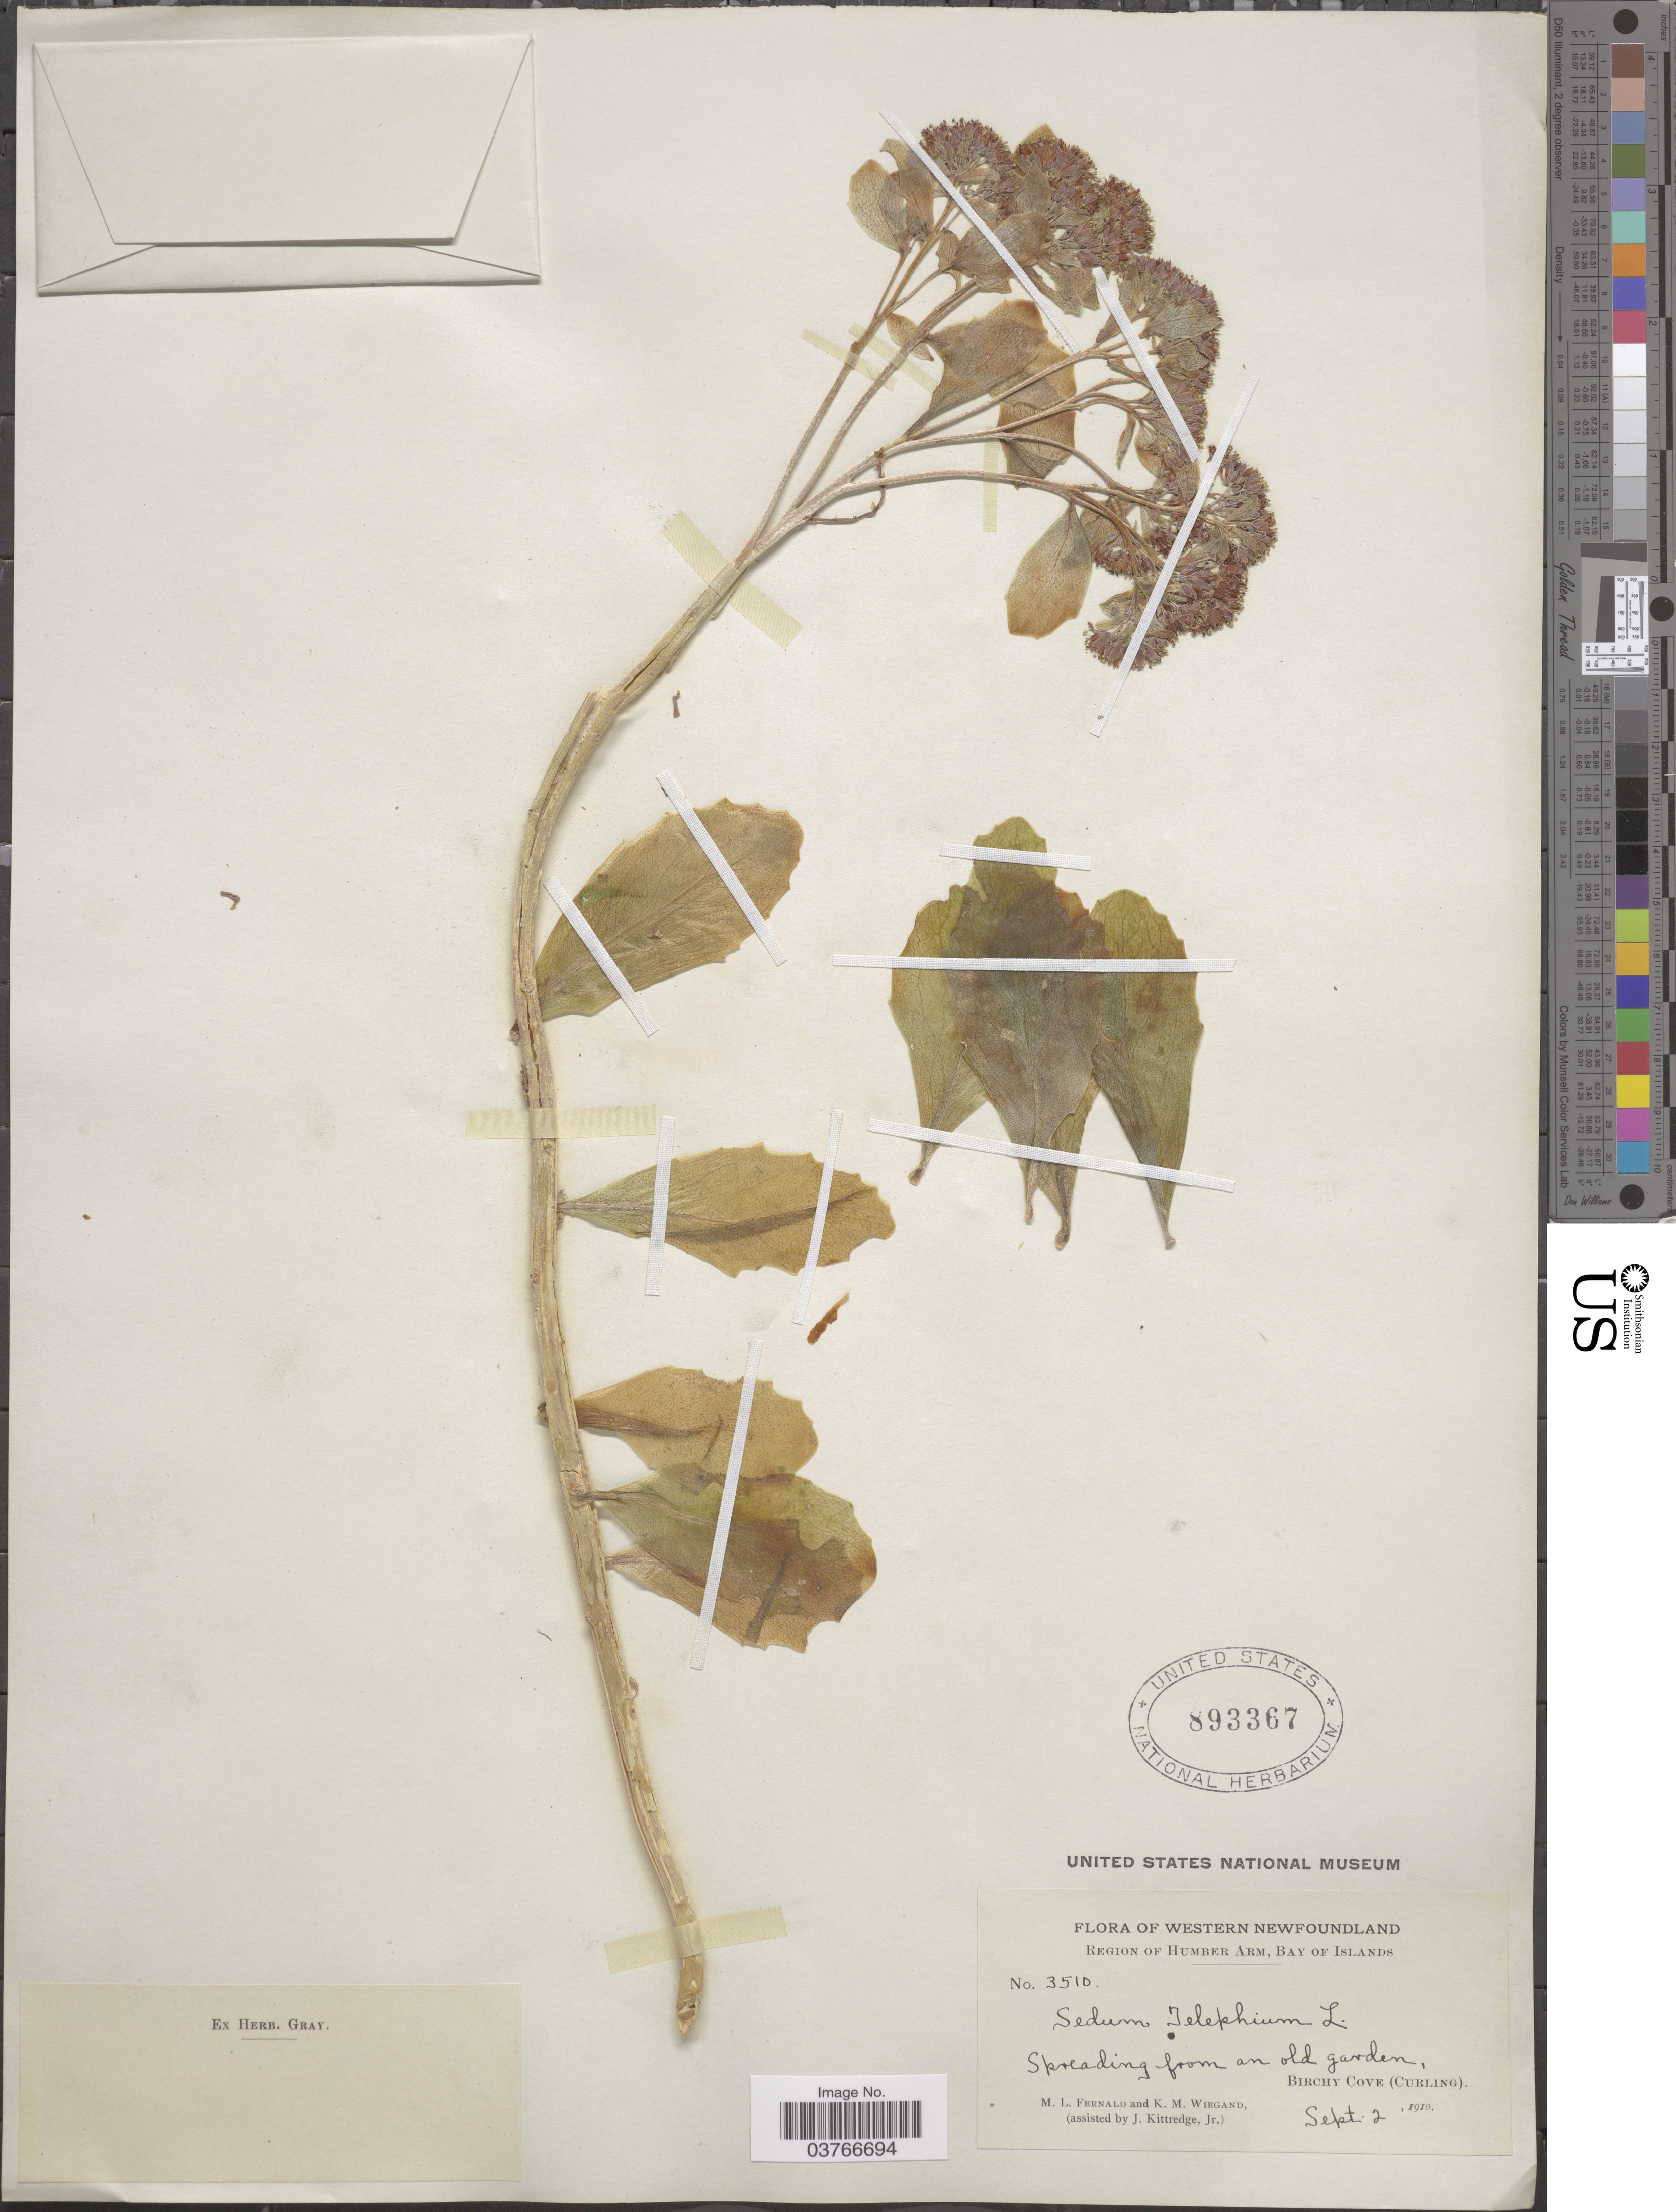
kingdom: Plantae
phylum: Tracheophyta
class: Magnoliopsida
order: Saxifragales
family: Crassulaceae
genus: Hylotelephium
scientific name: Hylotelephium erythrostictum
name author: (Miquel) H. Ohba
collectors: M. L. Fernald, K. M. Wiegand & J. Kittredge Jr.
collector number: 3510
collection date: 1910-09-02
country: Canada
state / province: Newfoundland and Labrador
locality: Western Newfoundland. Region of Humber Arm, Bay of Islands. Birchy Cove (Curling).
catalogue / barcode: US 893367